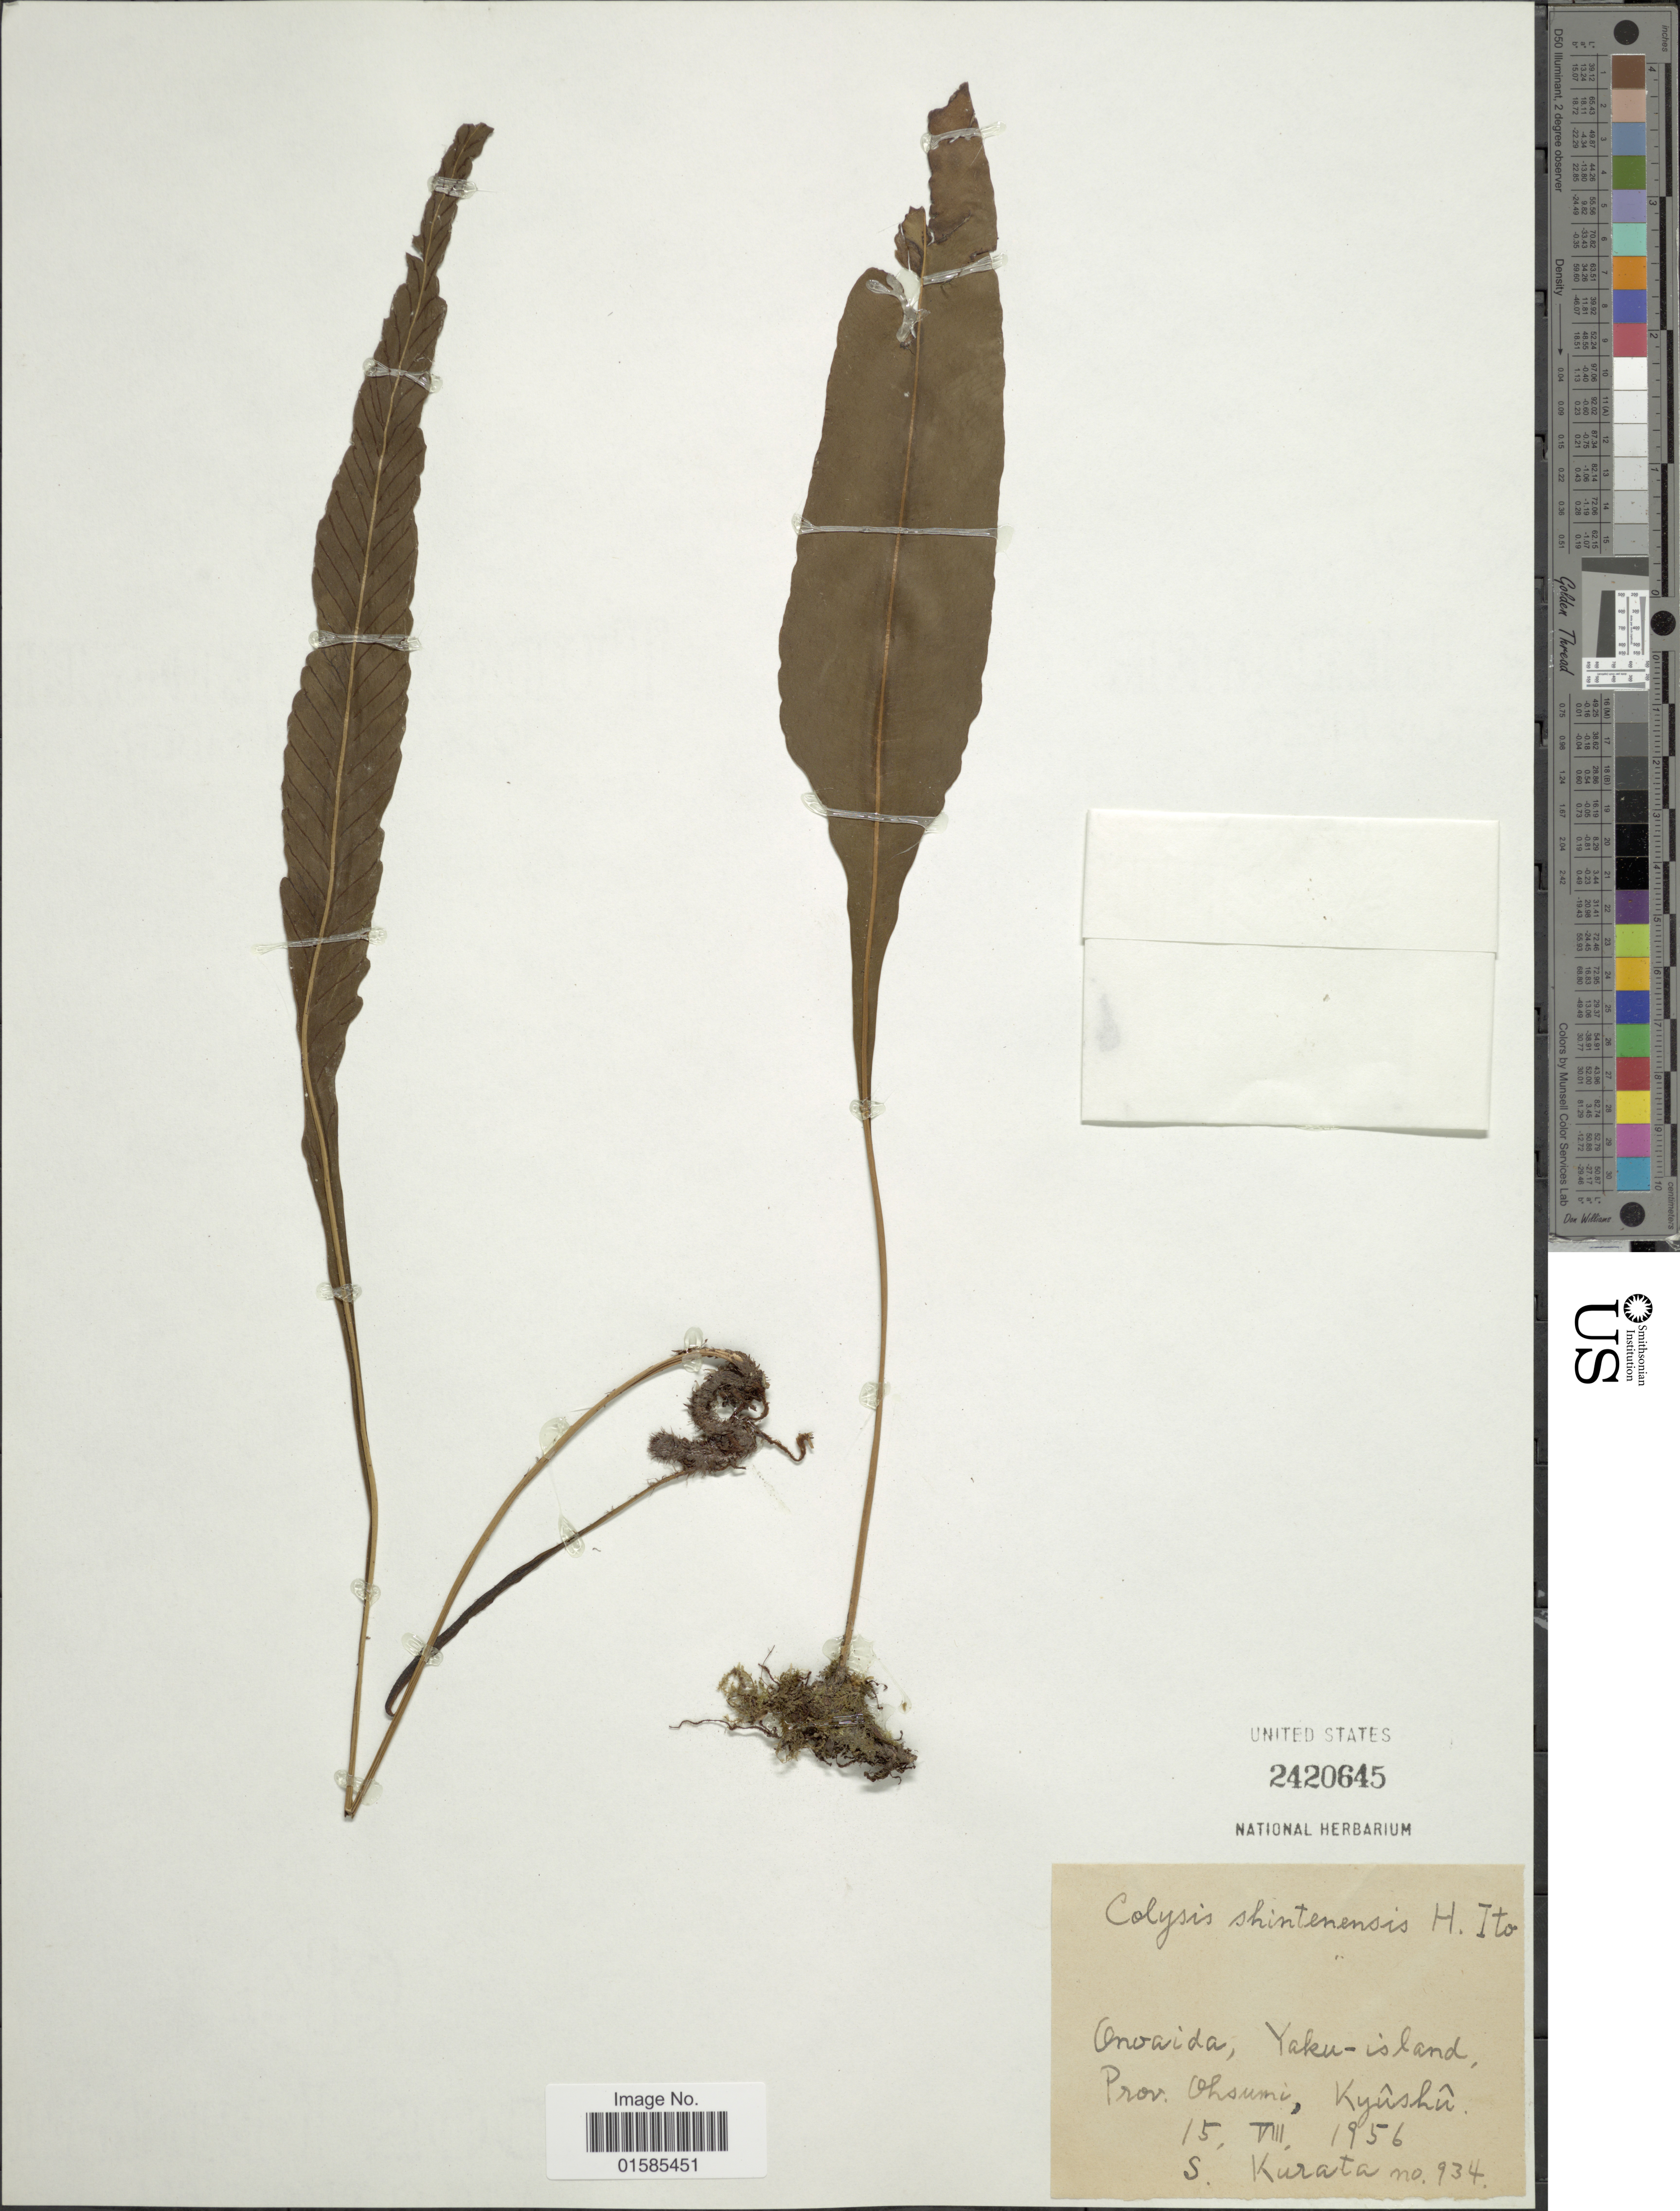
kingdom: Plantae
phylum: Tracheophyta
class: Polypodiopsida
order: Polypodiales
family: Polypodiaceae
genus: Leptochilus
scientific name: Leptochilus x shintenensis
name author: (Hayata) Nakaike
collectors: Sa. Kurata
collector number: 934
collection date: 1956-08-15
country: Japan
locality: Onoaida, Yaku-island, Prov. Ohsumi, Kyushu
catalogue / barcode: US 2420645